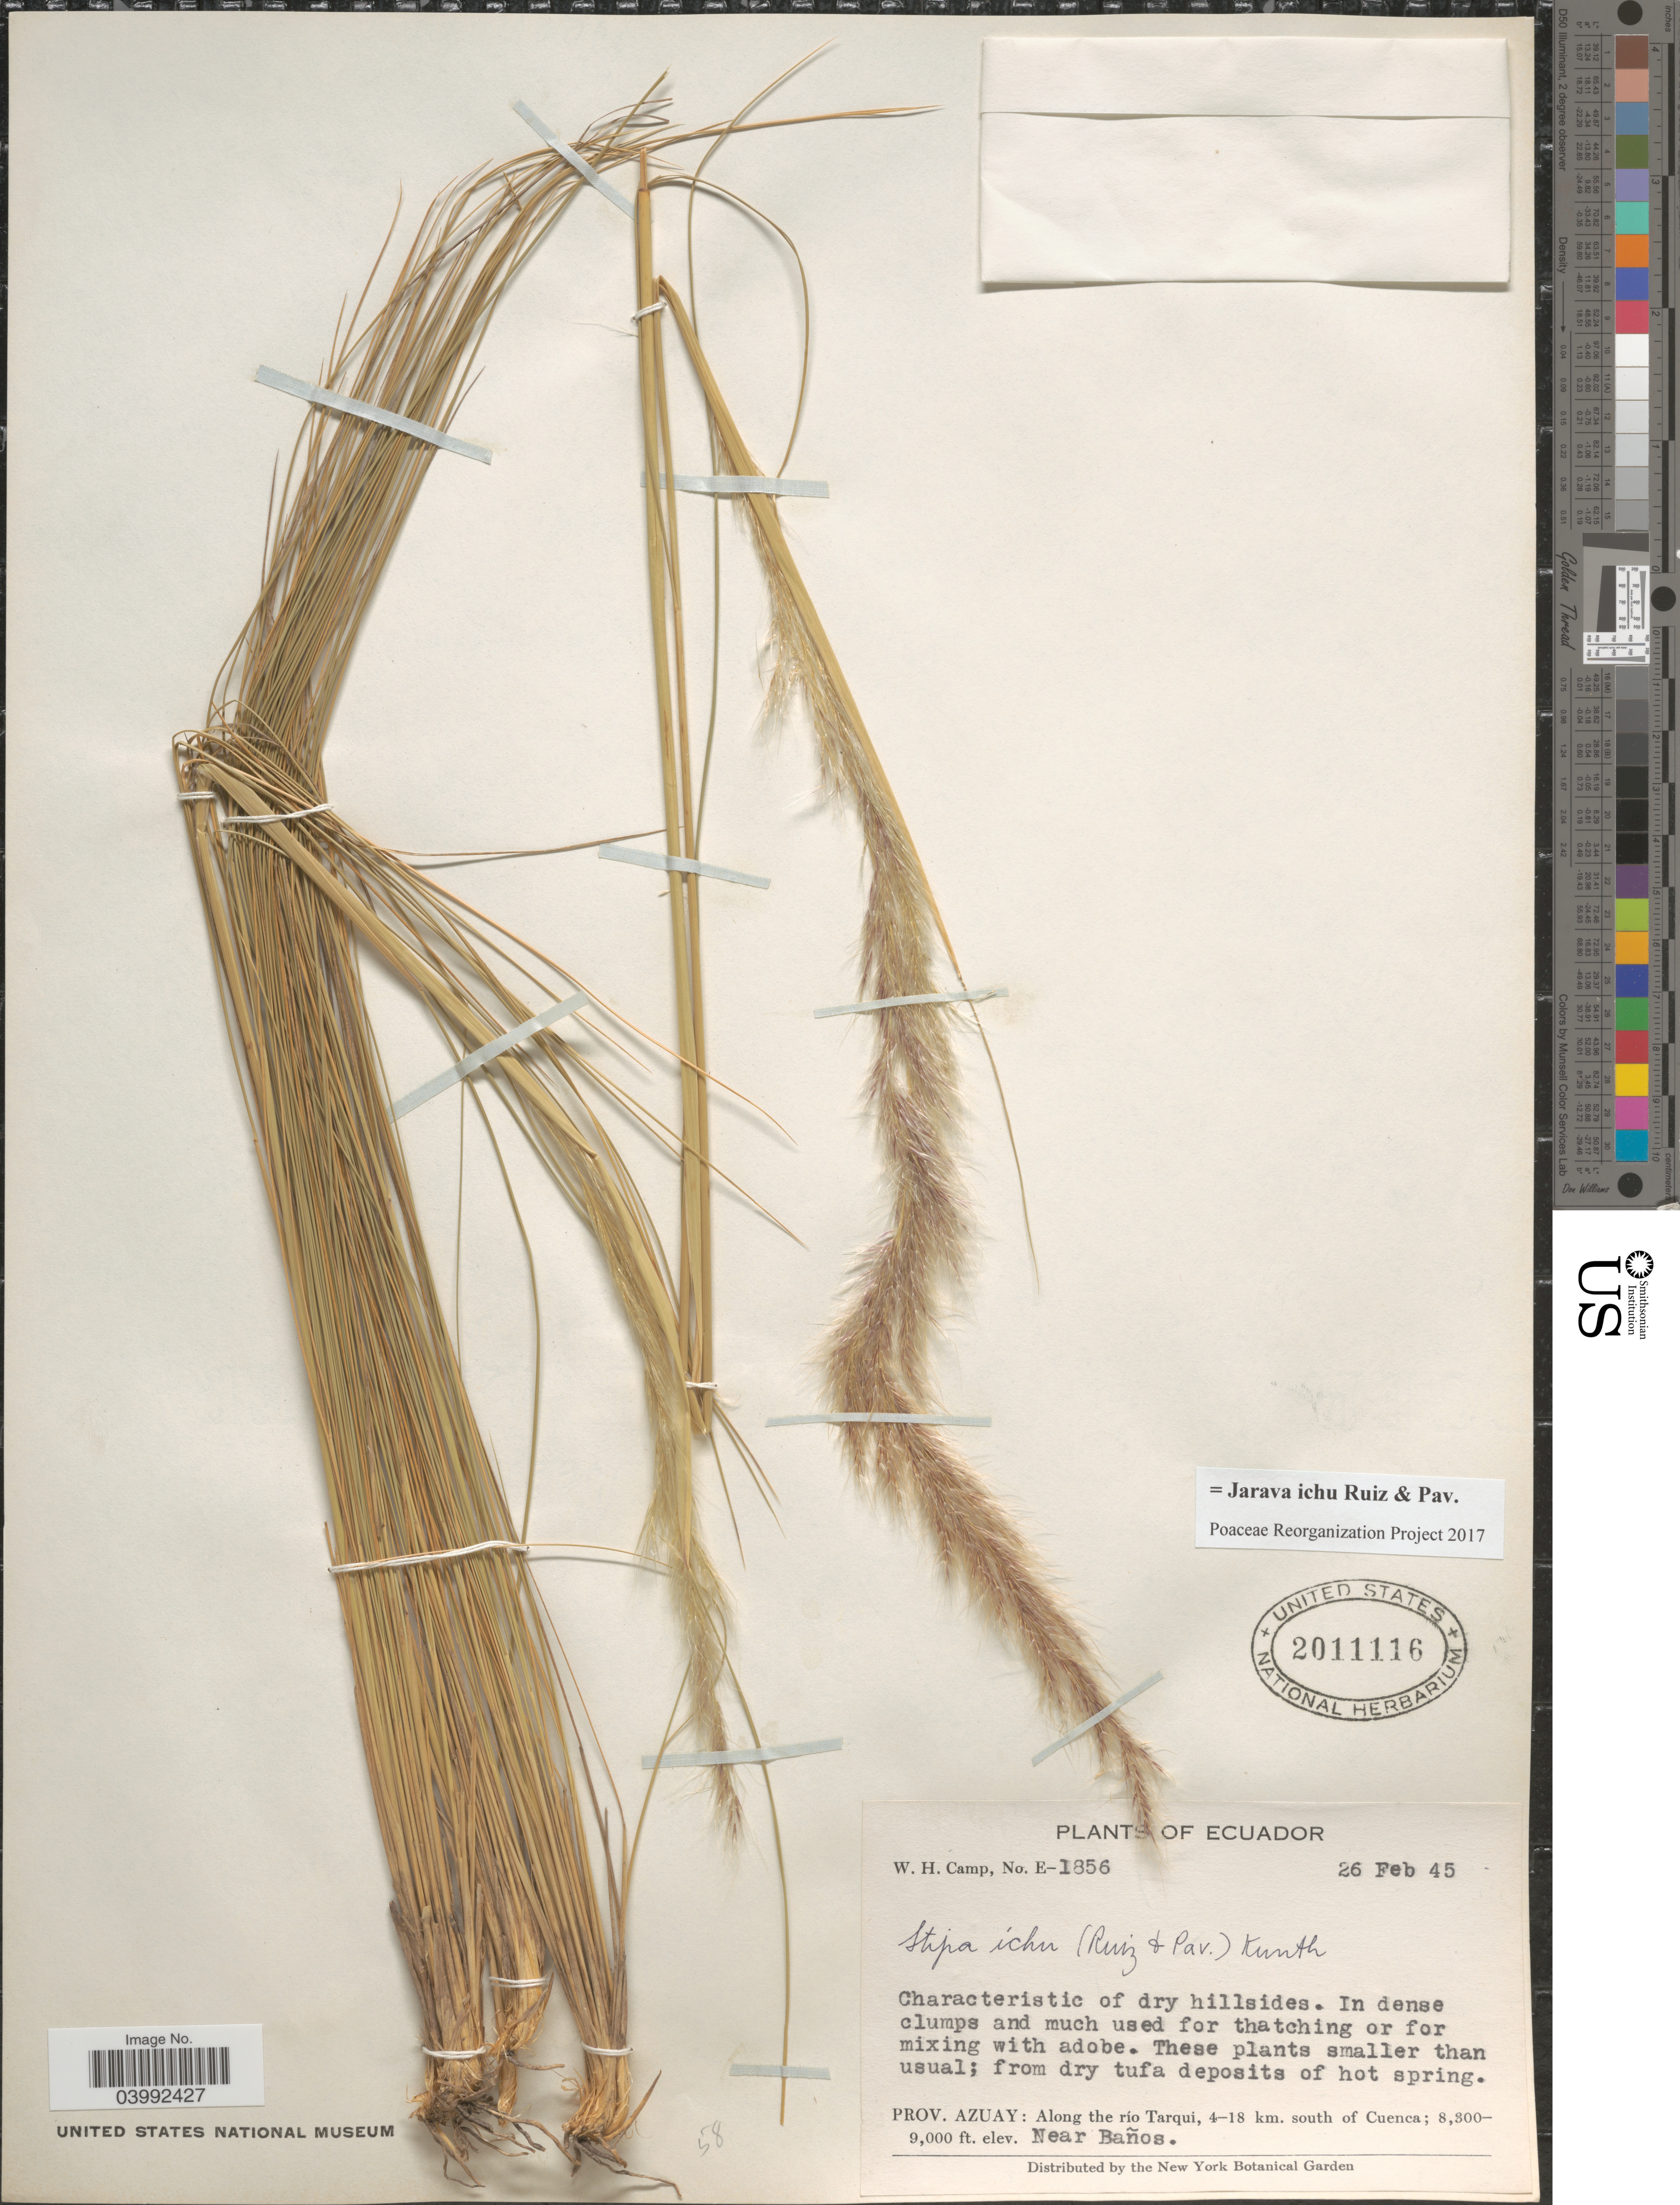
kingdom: Plantae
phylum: Tracheophyta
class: Liliopsida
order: Poales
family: Poaceae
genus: Jarava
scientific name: Jarava ichu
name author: Ruiz & Pav.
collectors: W. H. Camp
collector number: E-1856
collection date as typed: Transcribed d/m/y: 26/2/45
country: Ecuador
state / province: Azuay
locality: Along the río Tarqui, 4-18 km. south of Cuenca. Near Baños.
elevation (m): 2530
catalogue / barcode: US 2011116